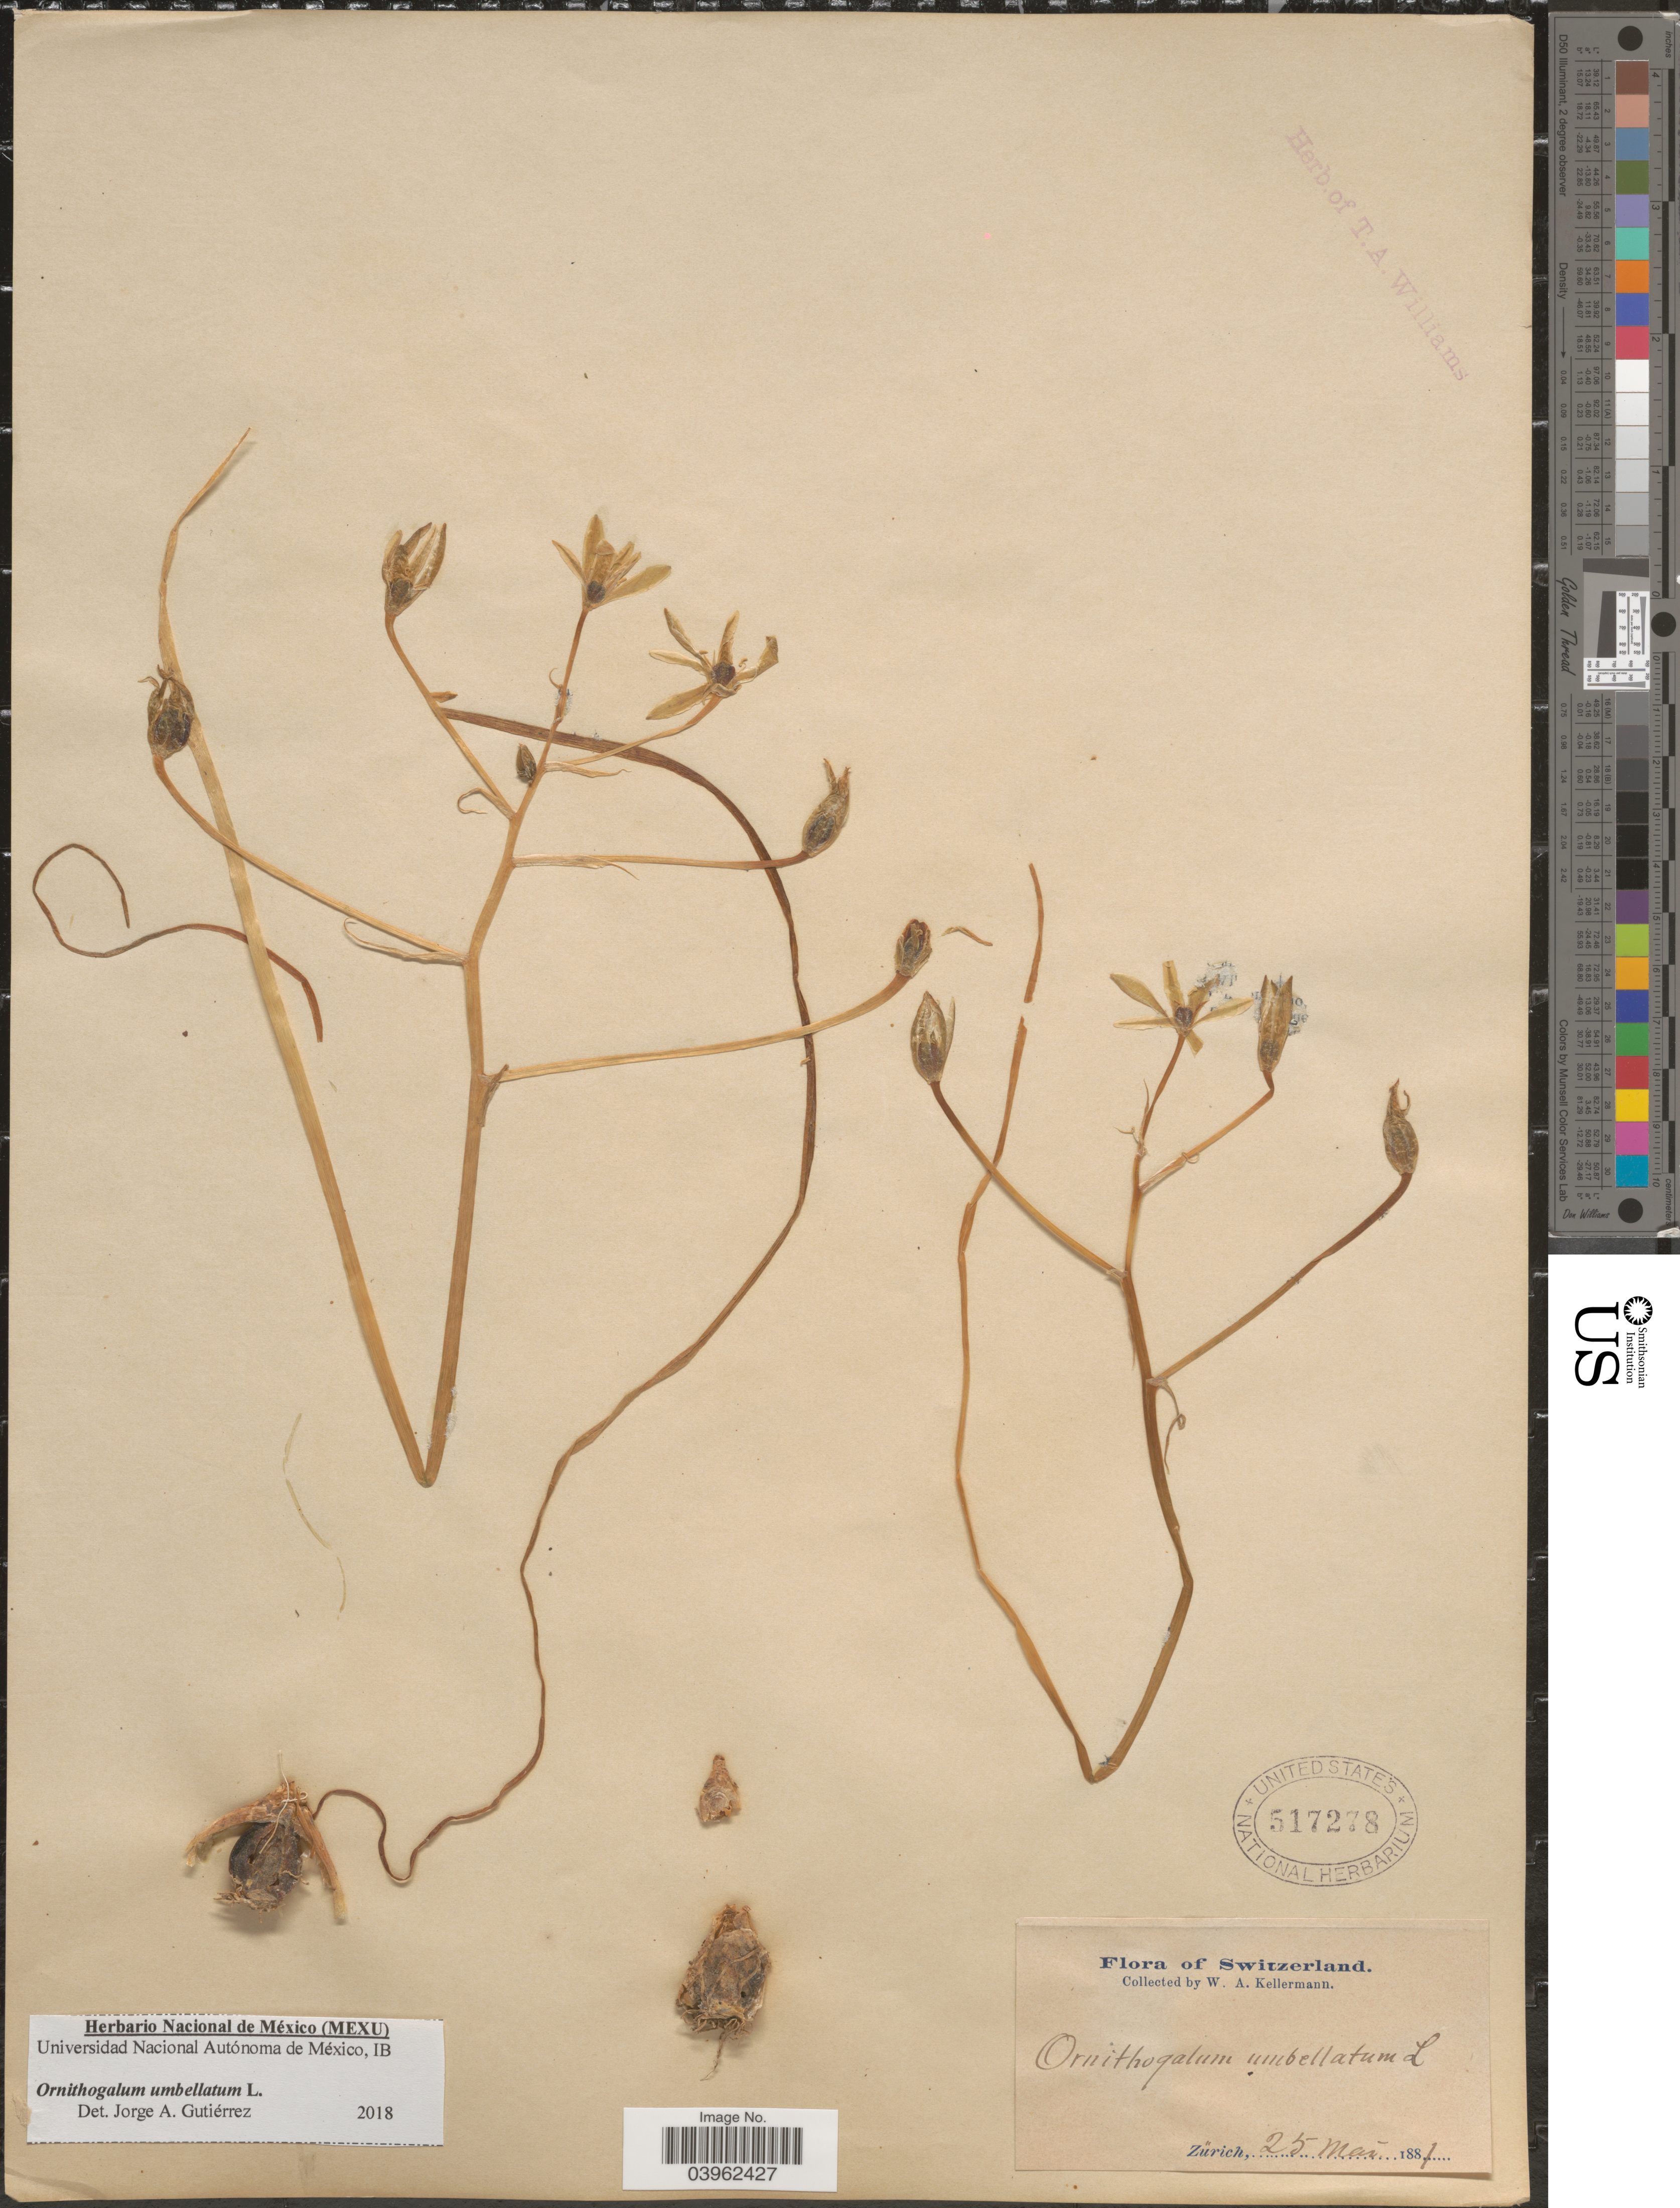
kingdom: Plantae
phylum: Tracheophyta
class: Liliopsida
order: Asparagales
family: Asparagaceae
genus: Ornithogalum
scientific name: Ornithogalum umbellatum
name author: L.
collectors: W. Kellerman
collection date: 1881-05-25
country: Switzerland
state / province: Zurich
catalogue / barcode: US 517278